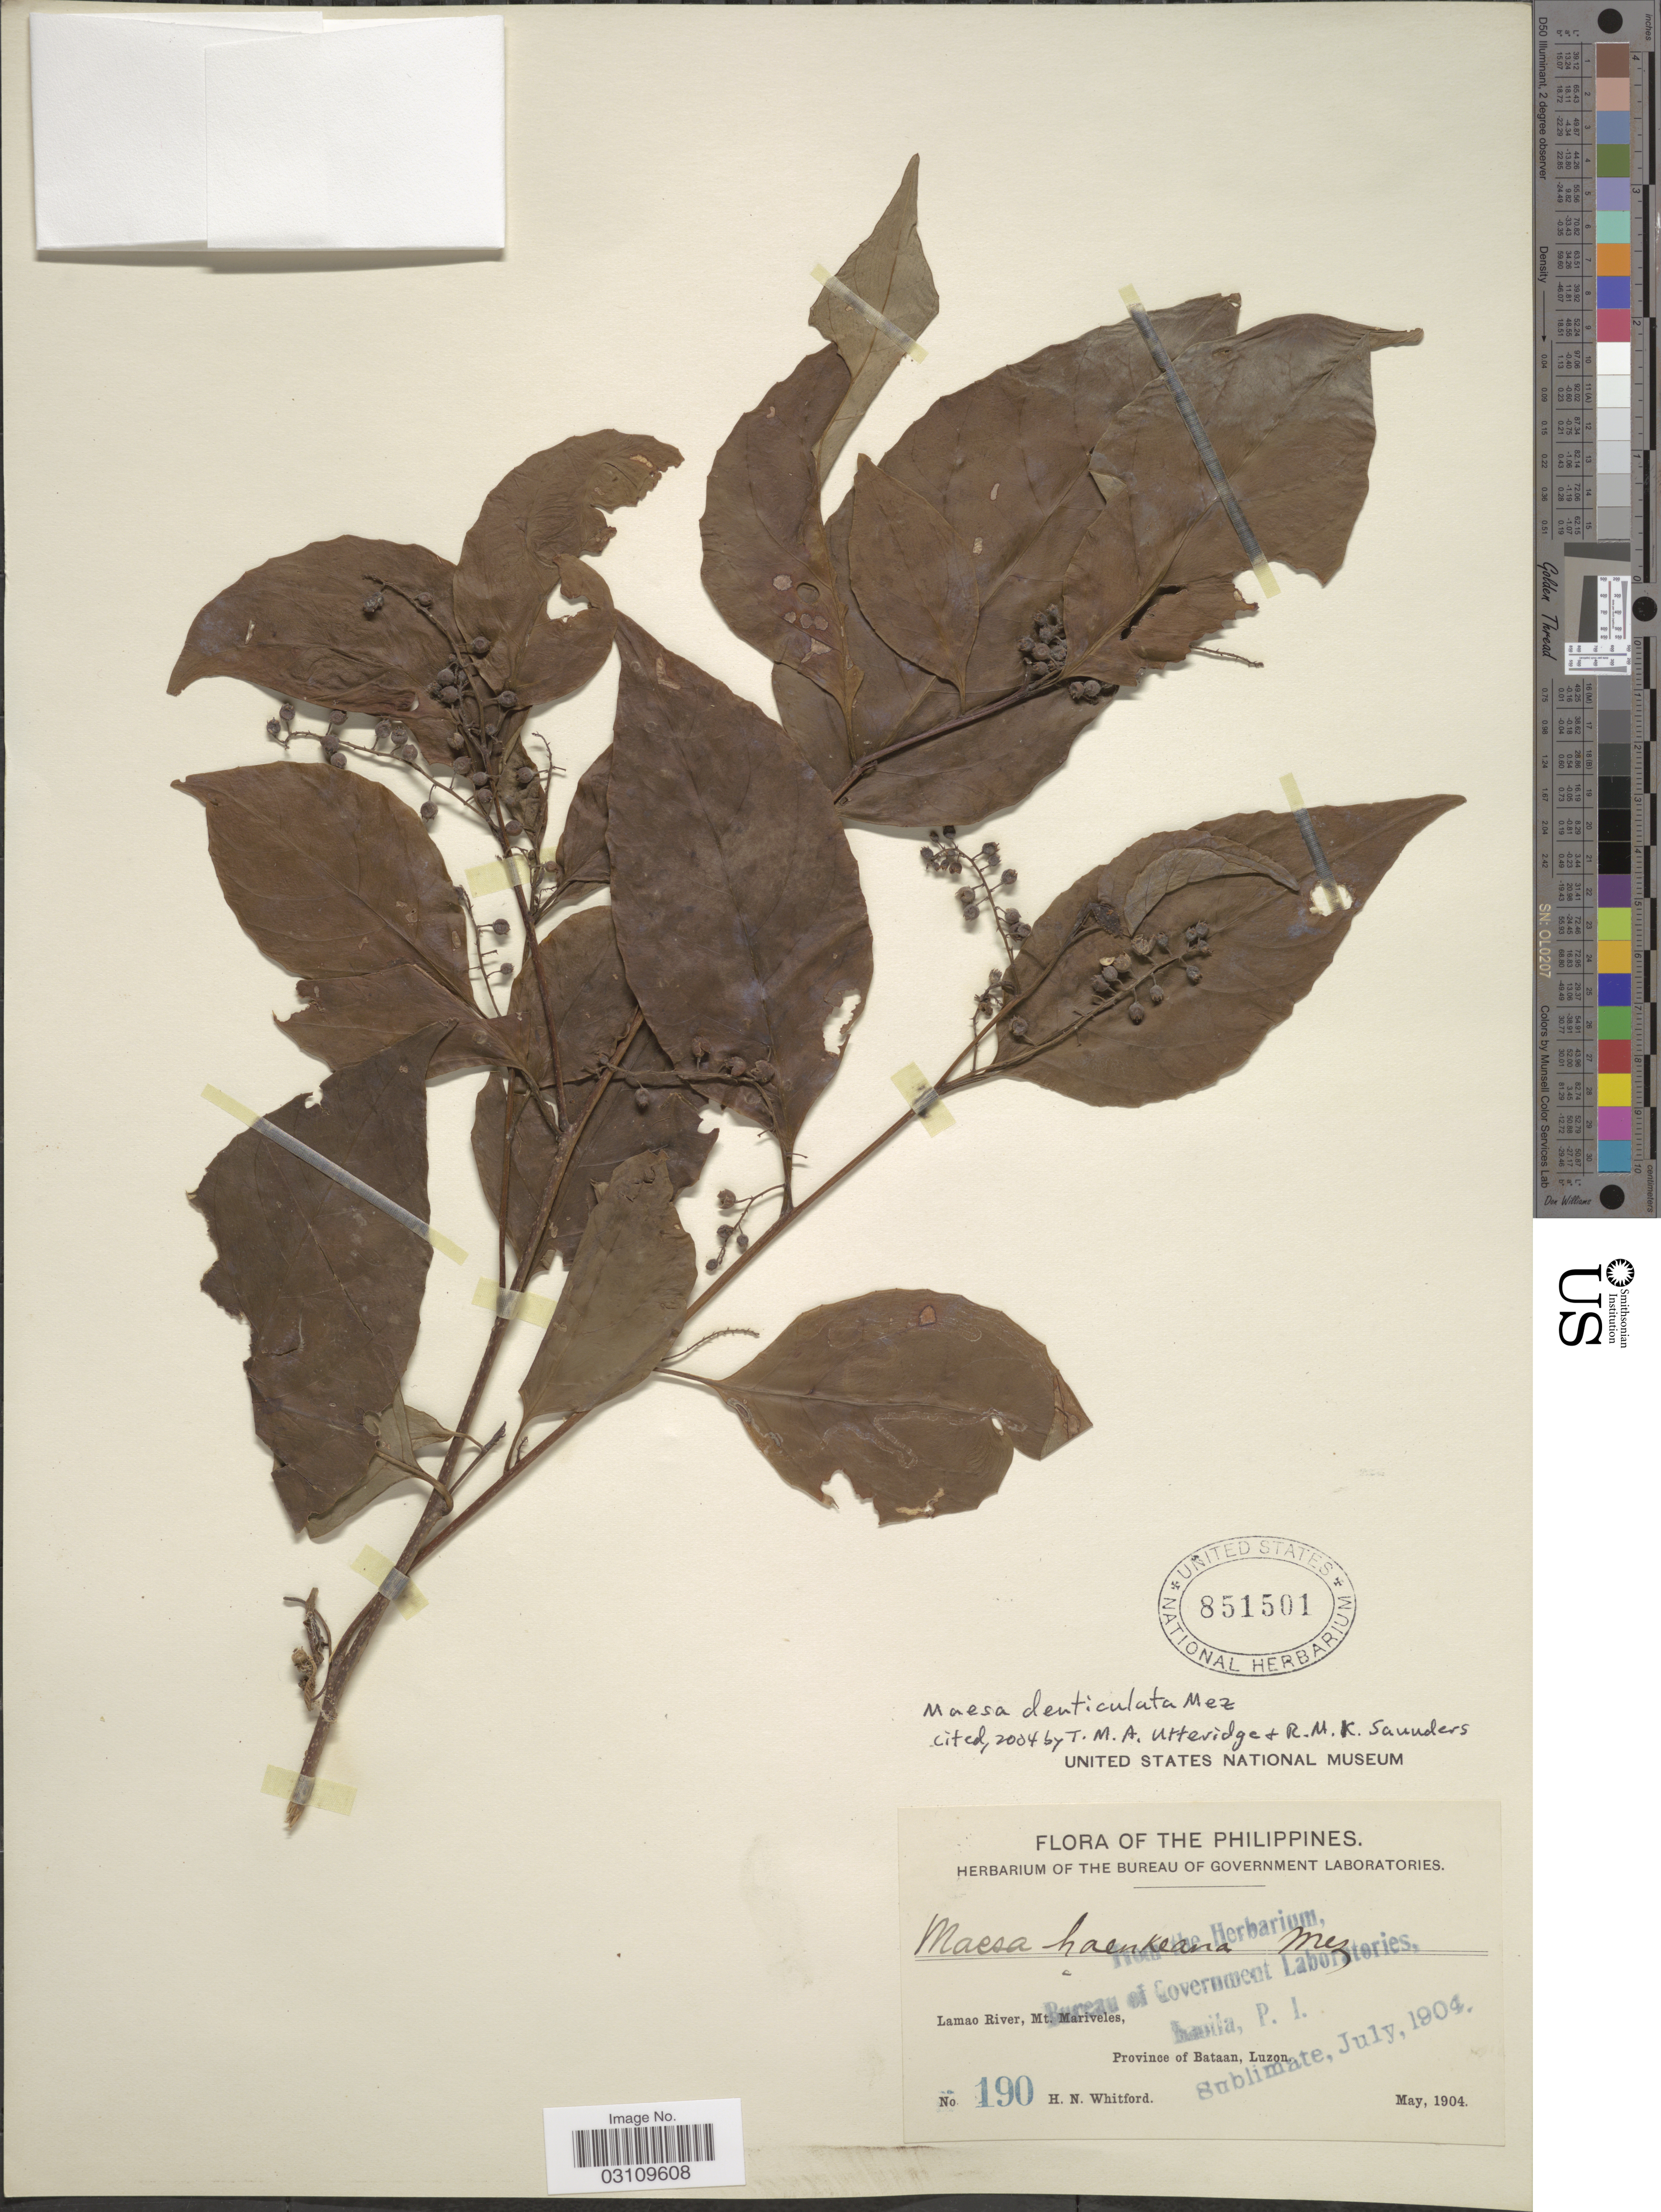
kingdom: Plantae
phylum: Tracheophyta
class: Magnoliopsida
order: Ericales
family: Primulaceae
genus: Maesa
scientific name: Maesa denticulata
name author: Mez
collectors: H. N. Whitford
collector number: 190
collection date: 1904-05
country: Philippines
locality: Lamao River, Mt. Mariveles, Province of Bataan, Luzon.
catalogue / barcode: US 851501